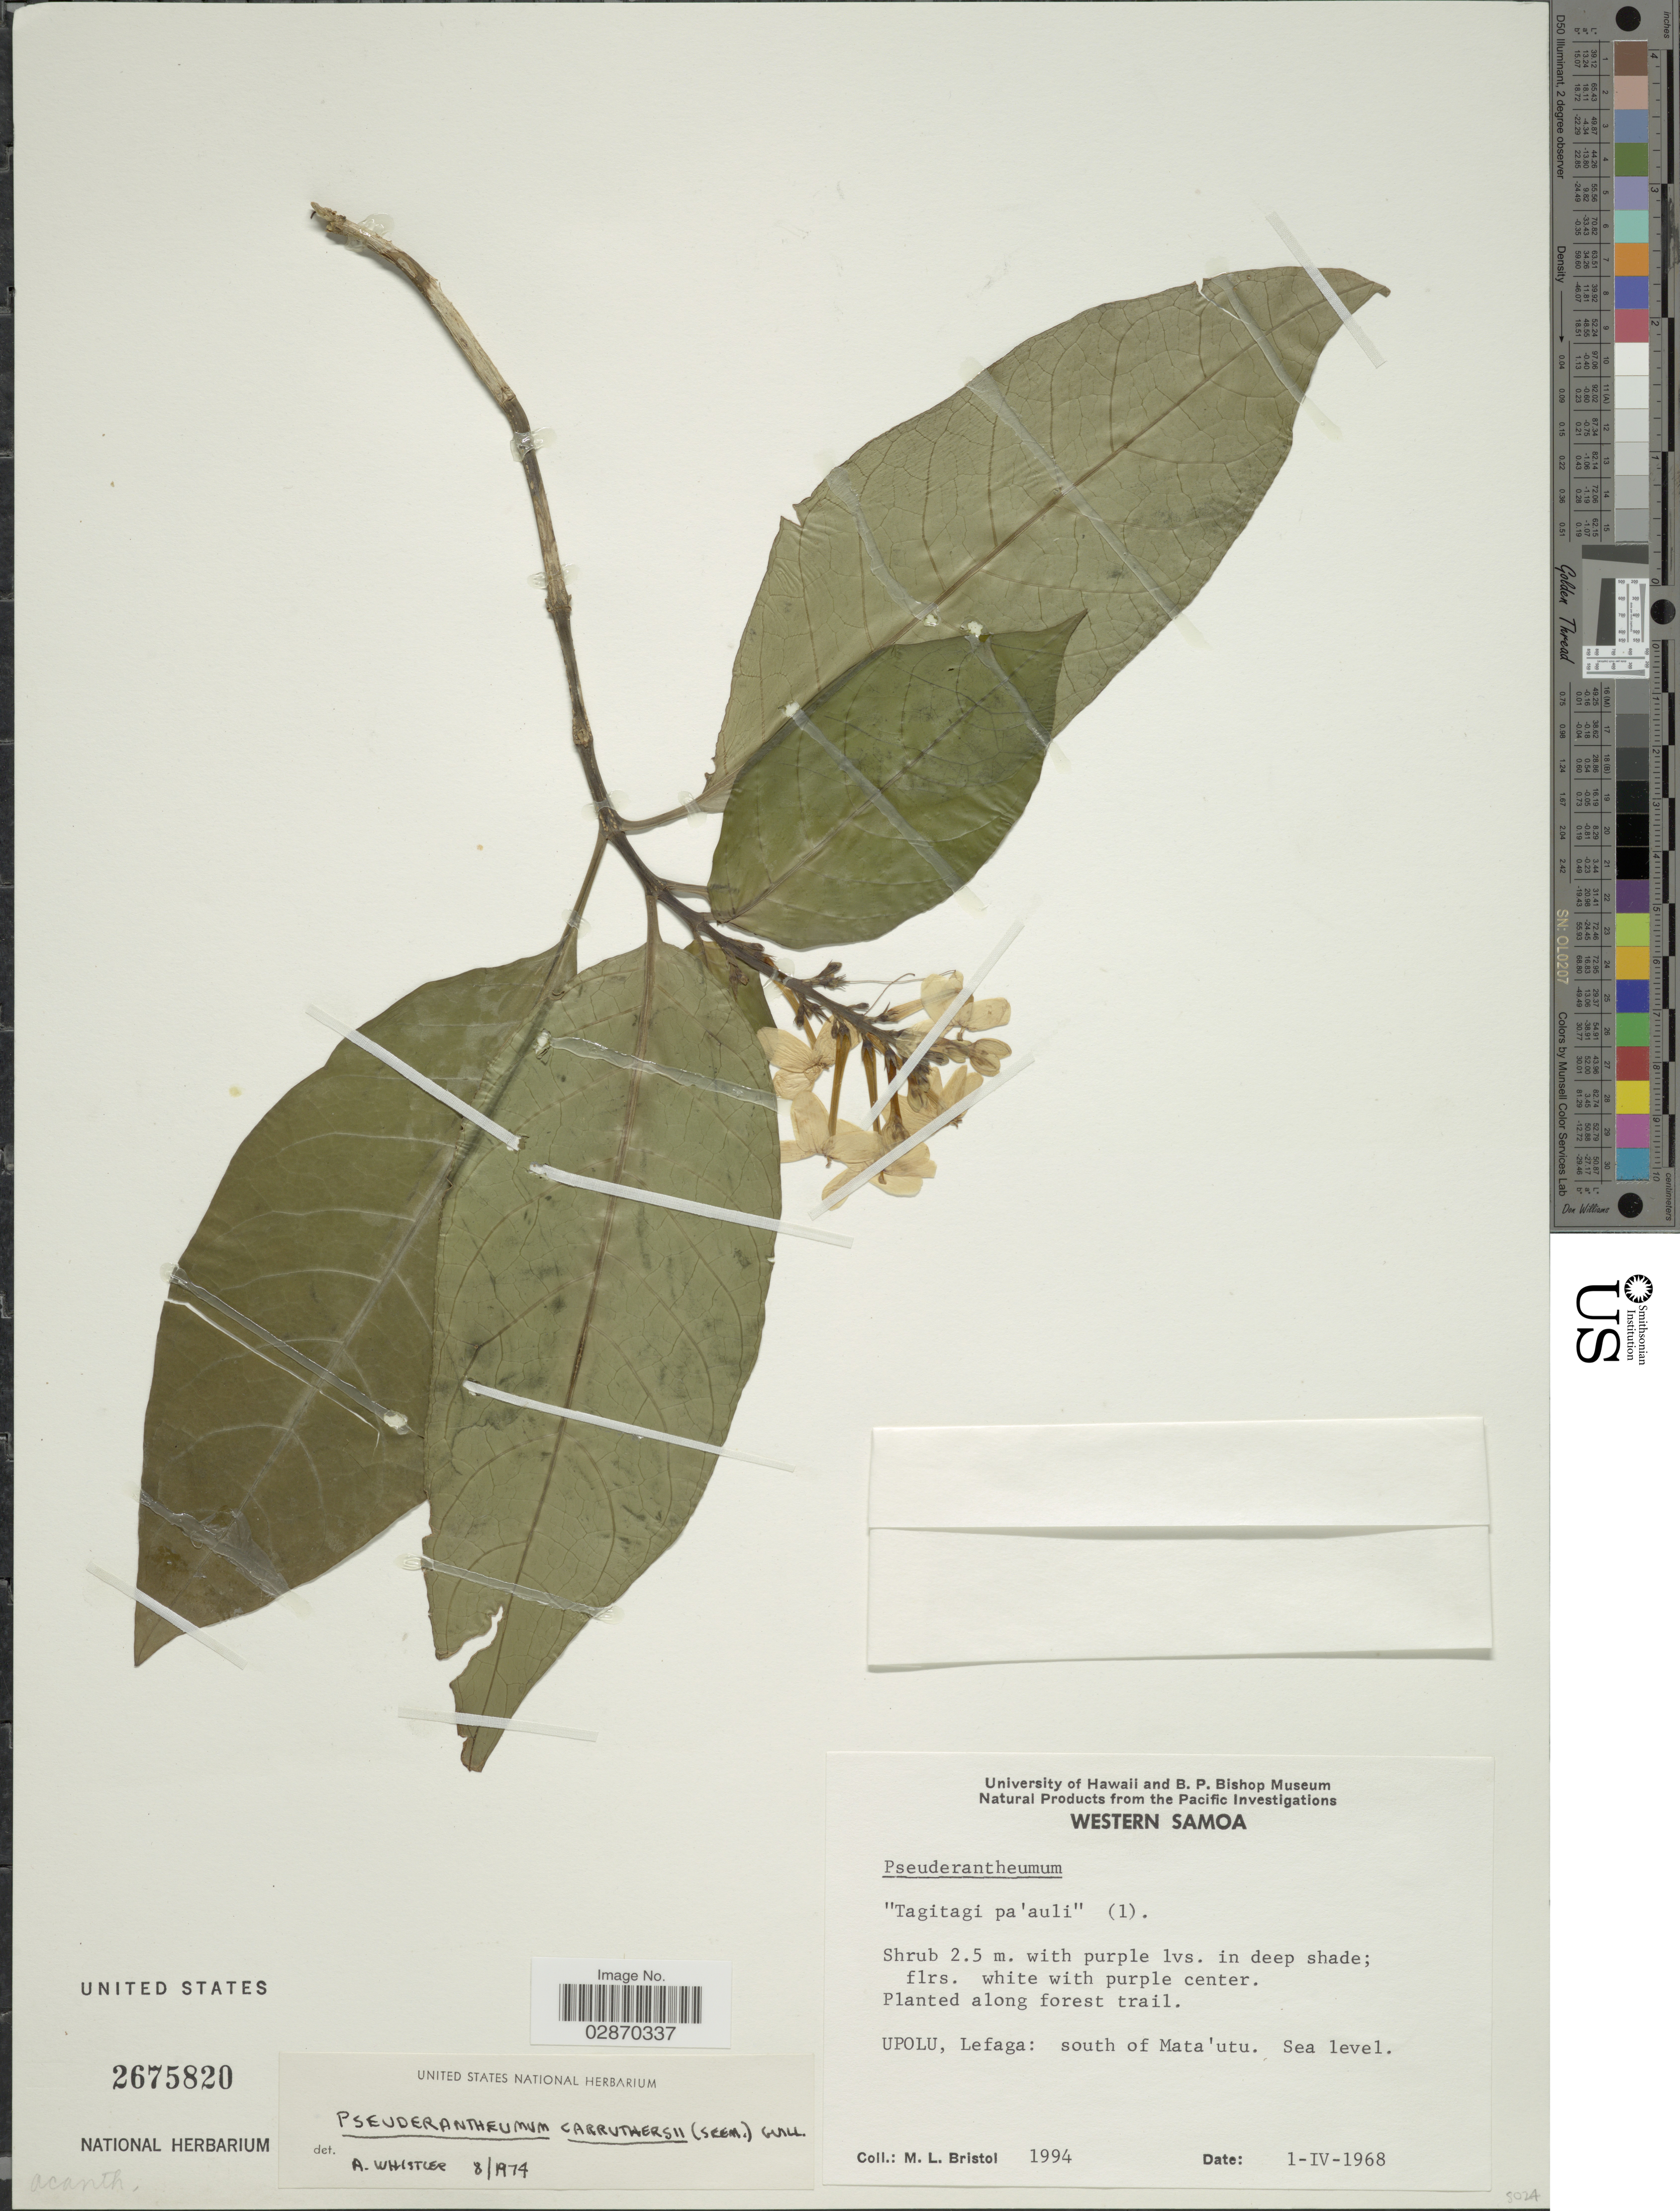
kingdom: Plantae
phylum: Tracheophyta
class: Magnoliopsida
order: Lamiales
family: Acanthaceae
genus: Pseuderanthemum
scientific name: Pseuderanthemum carruthersii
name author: (Seem.) Guillaumin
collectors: M. L. Bristol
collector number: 1994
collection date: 1968-04-01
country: Samoa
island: Upolu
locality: Upolu; Lefaga: south of Mata'utu.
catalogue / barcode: US 2675820